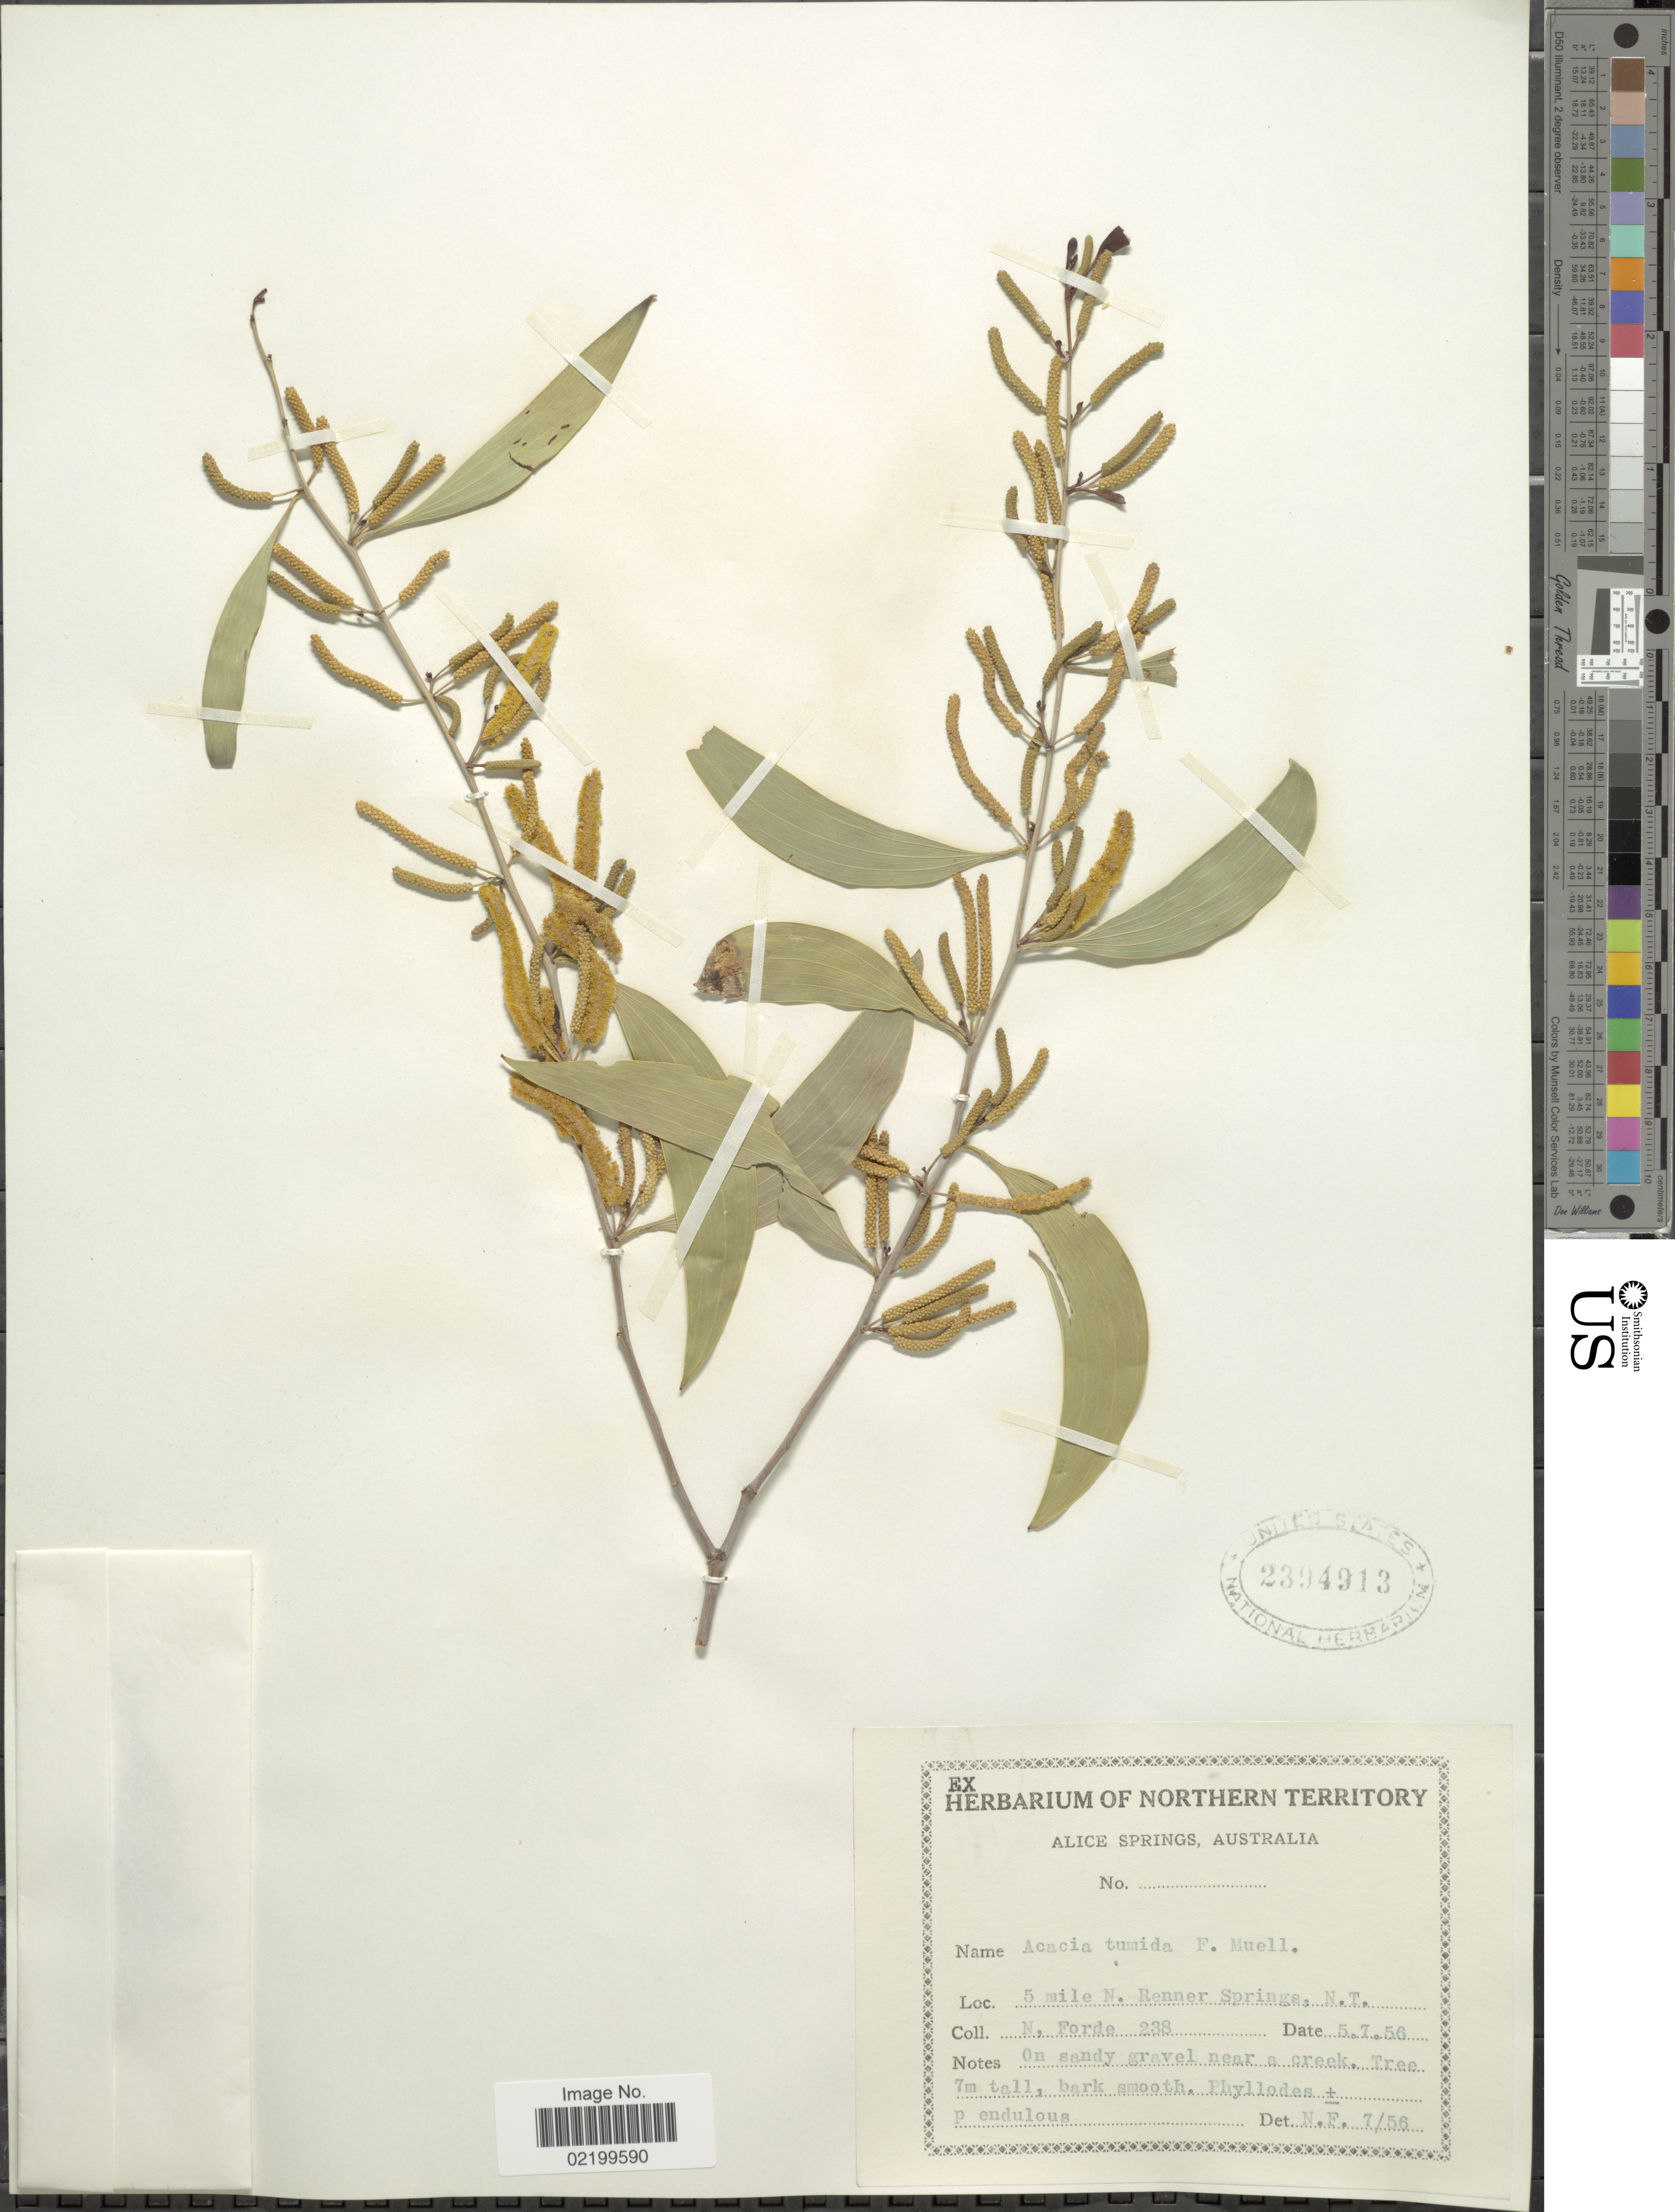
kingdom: Plantae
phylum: Tracheophyta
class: Magnoliopsida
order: Fabales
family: Fabaceae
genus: Acacia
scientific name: Acacia tumida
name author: Benth.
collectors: N. Forde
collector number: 238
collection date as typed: Transcribed d/m/y: 5/7/56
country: Australia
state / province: Northern Territory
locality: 5 mile N. Renner Springs, N.T.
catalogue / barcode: US 2394913